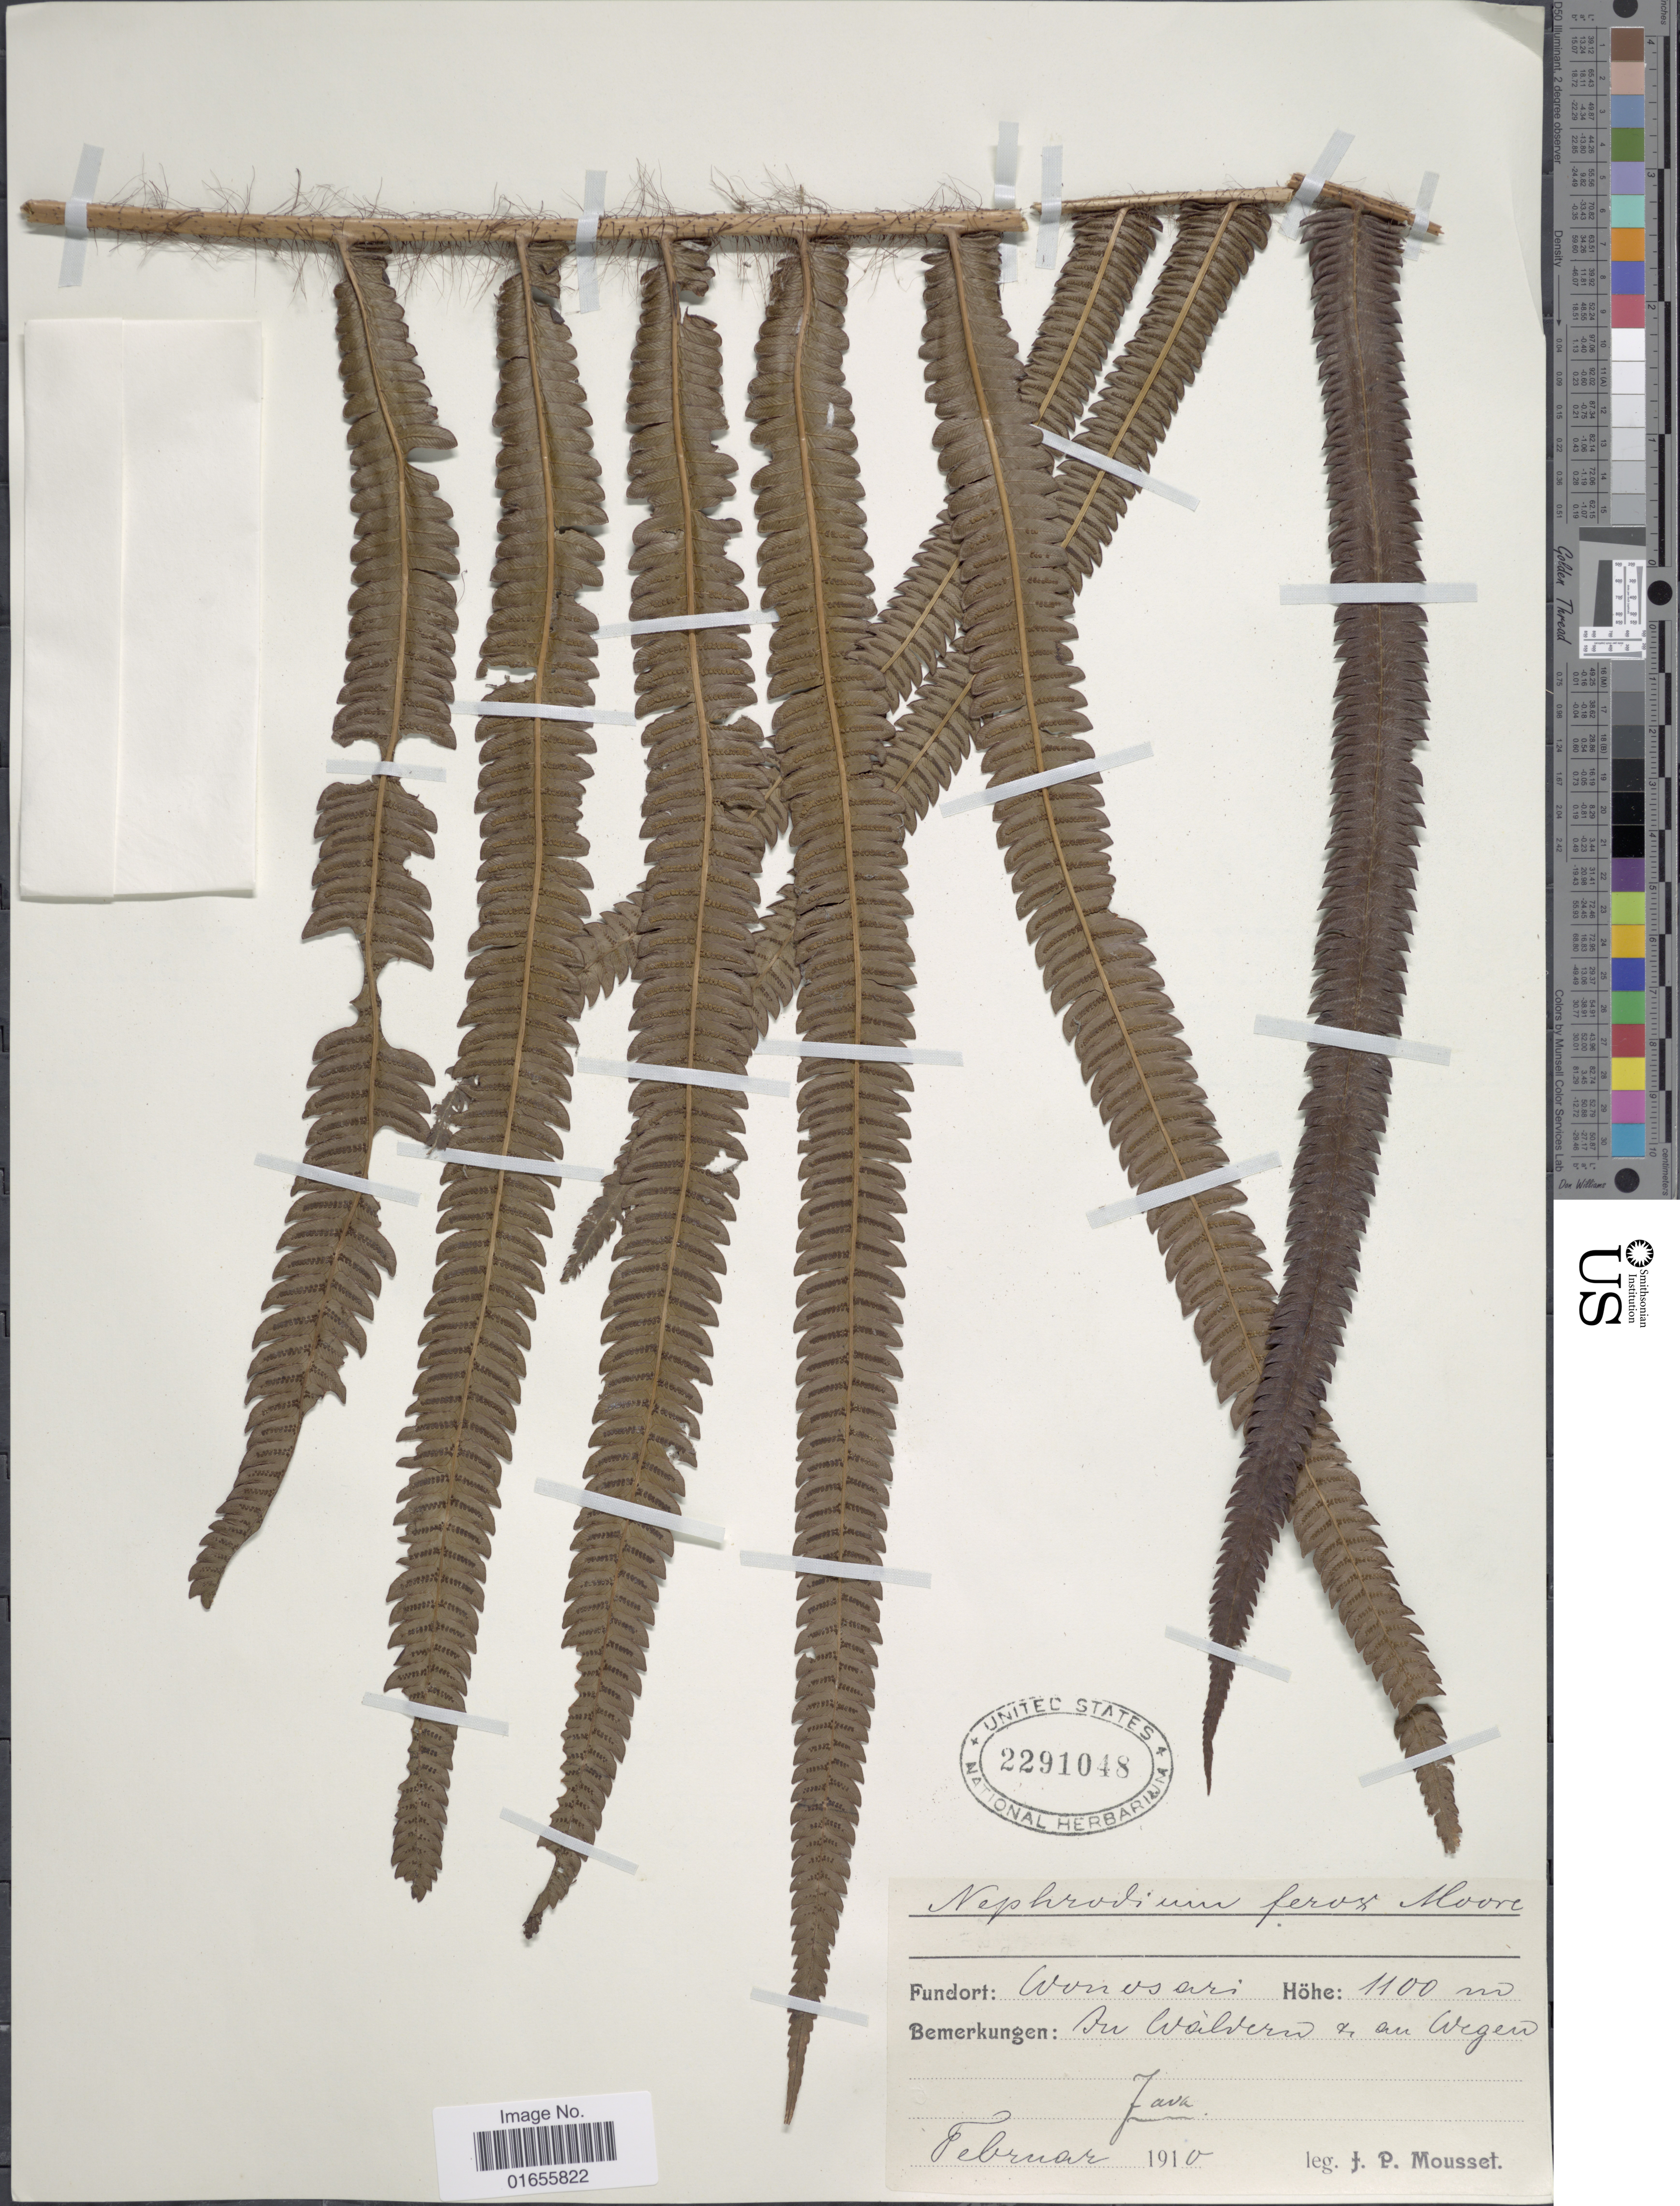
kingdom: Plantae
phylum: Tracheophyta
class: Polypodiopsida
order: Polypodiales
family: Thelypteridaceae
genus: Chingia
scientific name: Chingia ferox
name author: (Blume) Holttum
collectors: J. Mousset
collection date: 1910-02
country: Indonesia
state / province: Java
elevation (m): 1100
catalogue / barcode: US 2291048